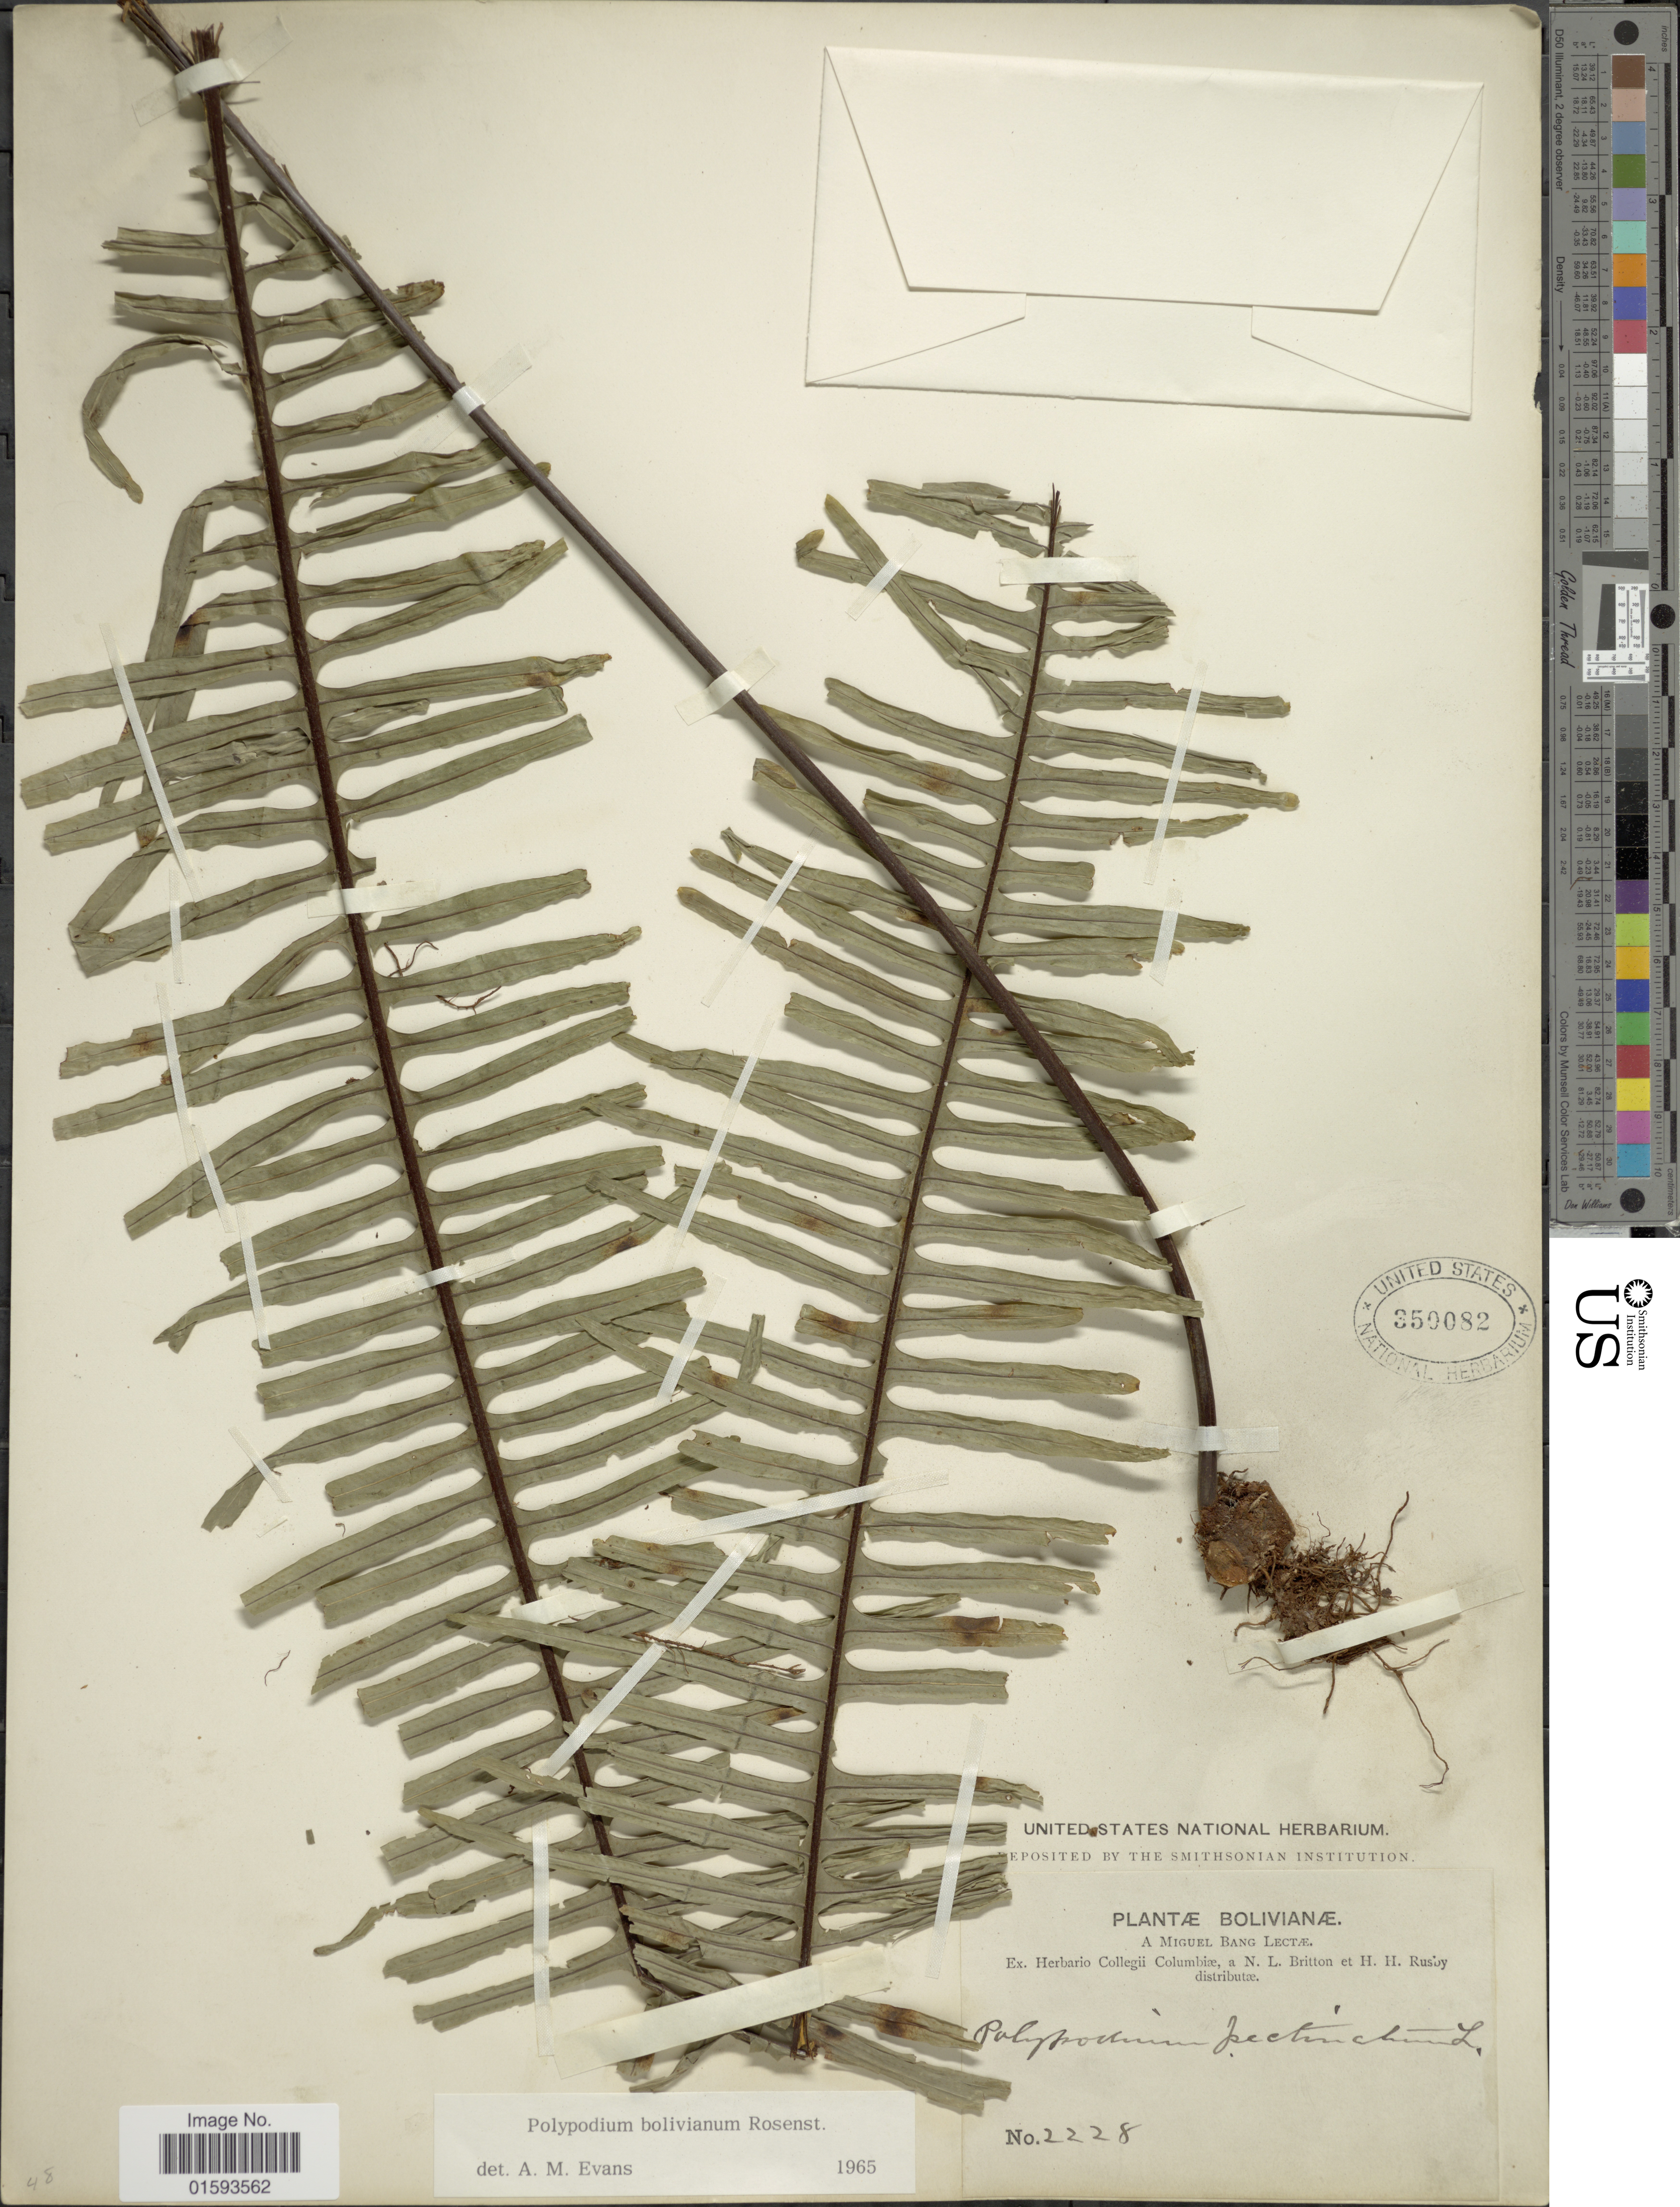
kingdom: Plantae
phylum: Tracheophyta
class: Polypodiopsida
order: Polypodiales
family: Polypodiaceae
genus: Pecluma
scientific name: Pecluma divaricata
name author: (E. Fourn.) Mickel & Beitel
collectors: M. Bang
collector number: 2228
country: Bolivia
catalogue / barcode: US 350082